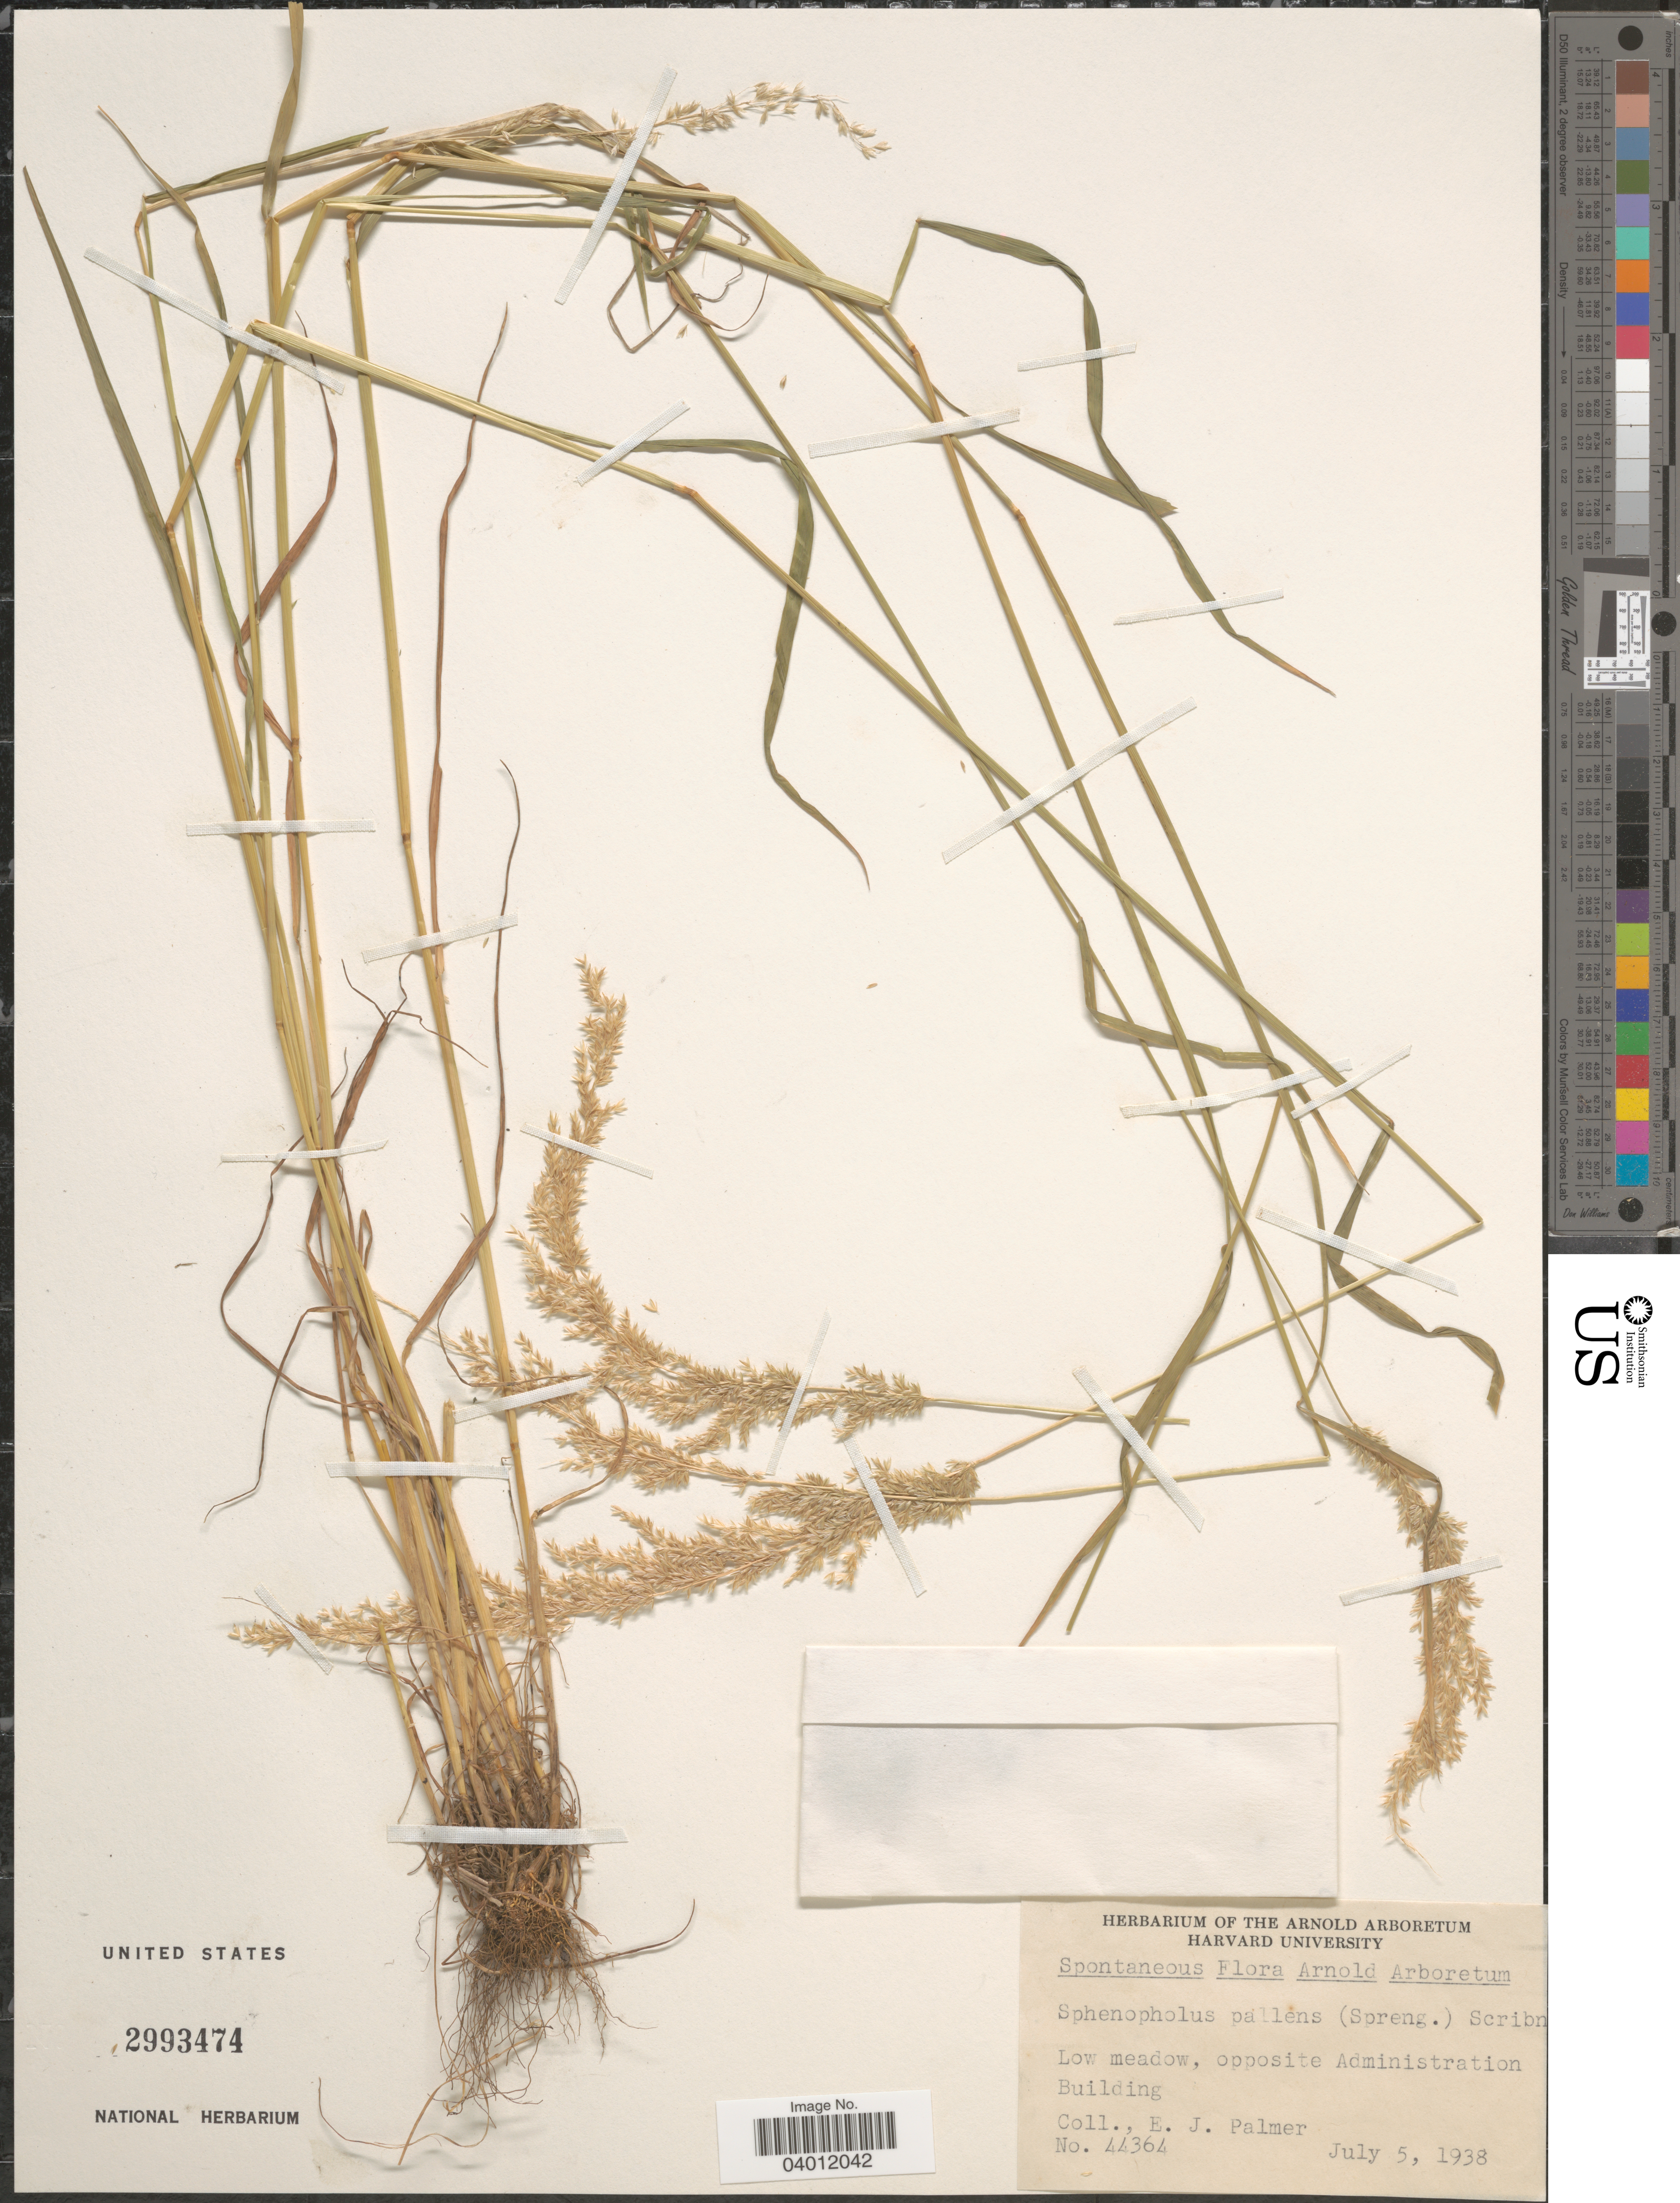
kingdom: Plantae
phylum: Tracheophyta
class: Liliopsida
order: Poales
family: Poaceae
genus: Sphenopholis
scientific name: Sphenopholis x pallens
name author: (Biehler) Scribn.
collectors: E. J. Palmer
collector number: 44364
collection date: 1938-07-05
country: United States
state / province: Massachusetts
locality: Low meadow, opposite Administration Building.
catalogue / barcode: US 2993474